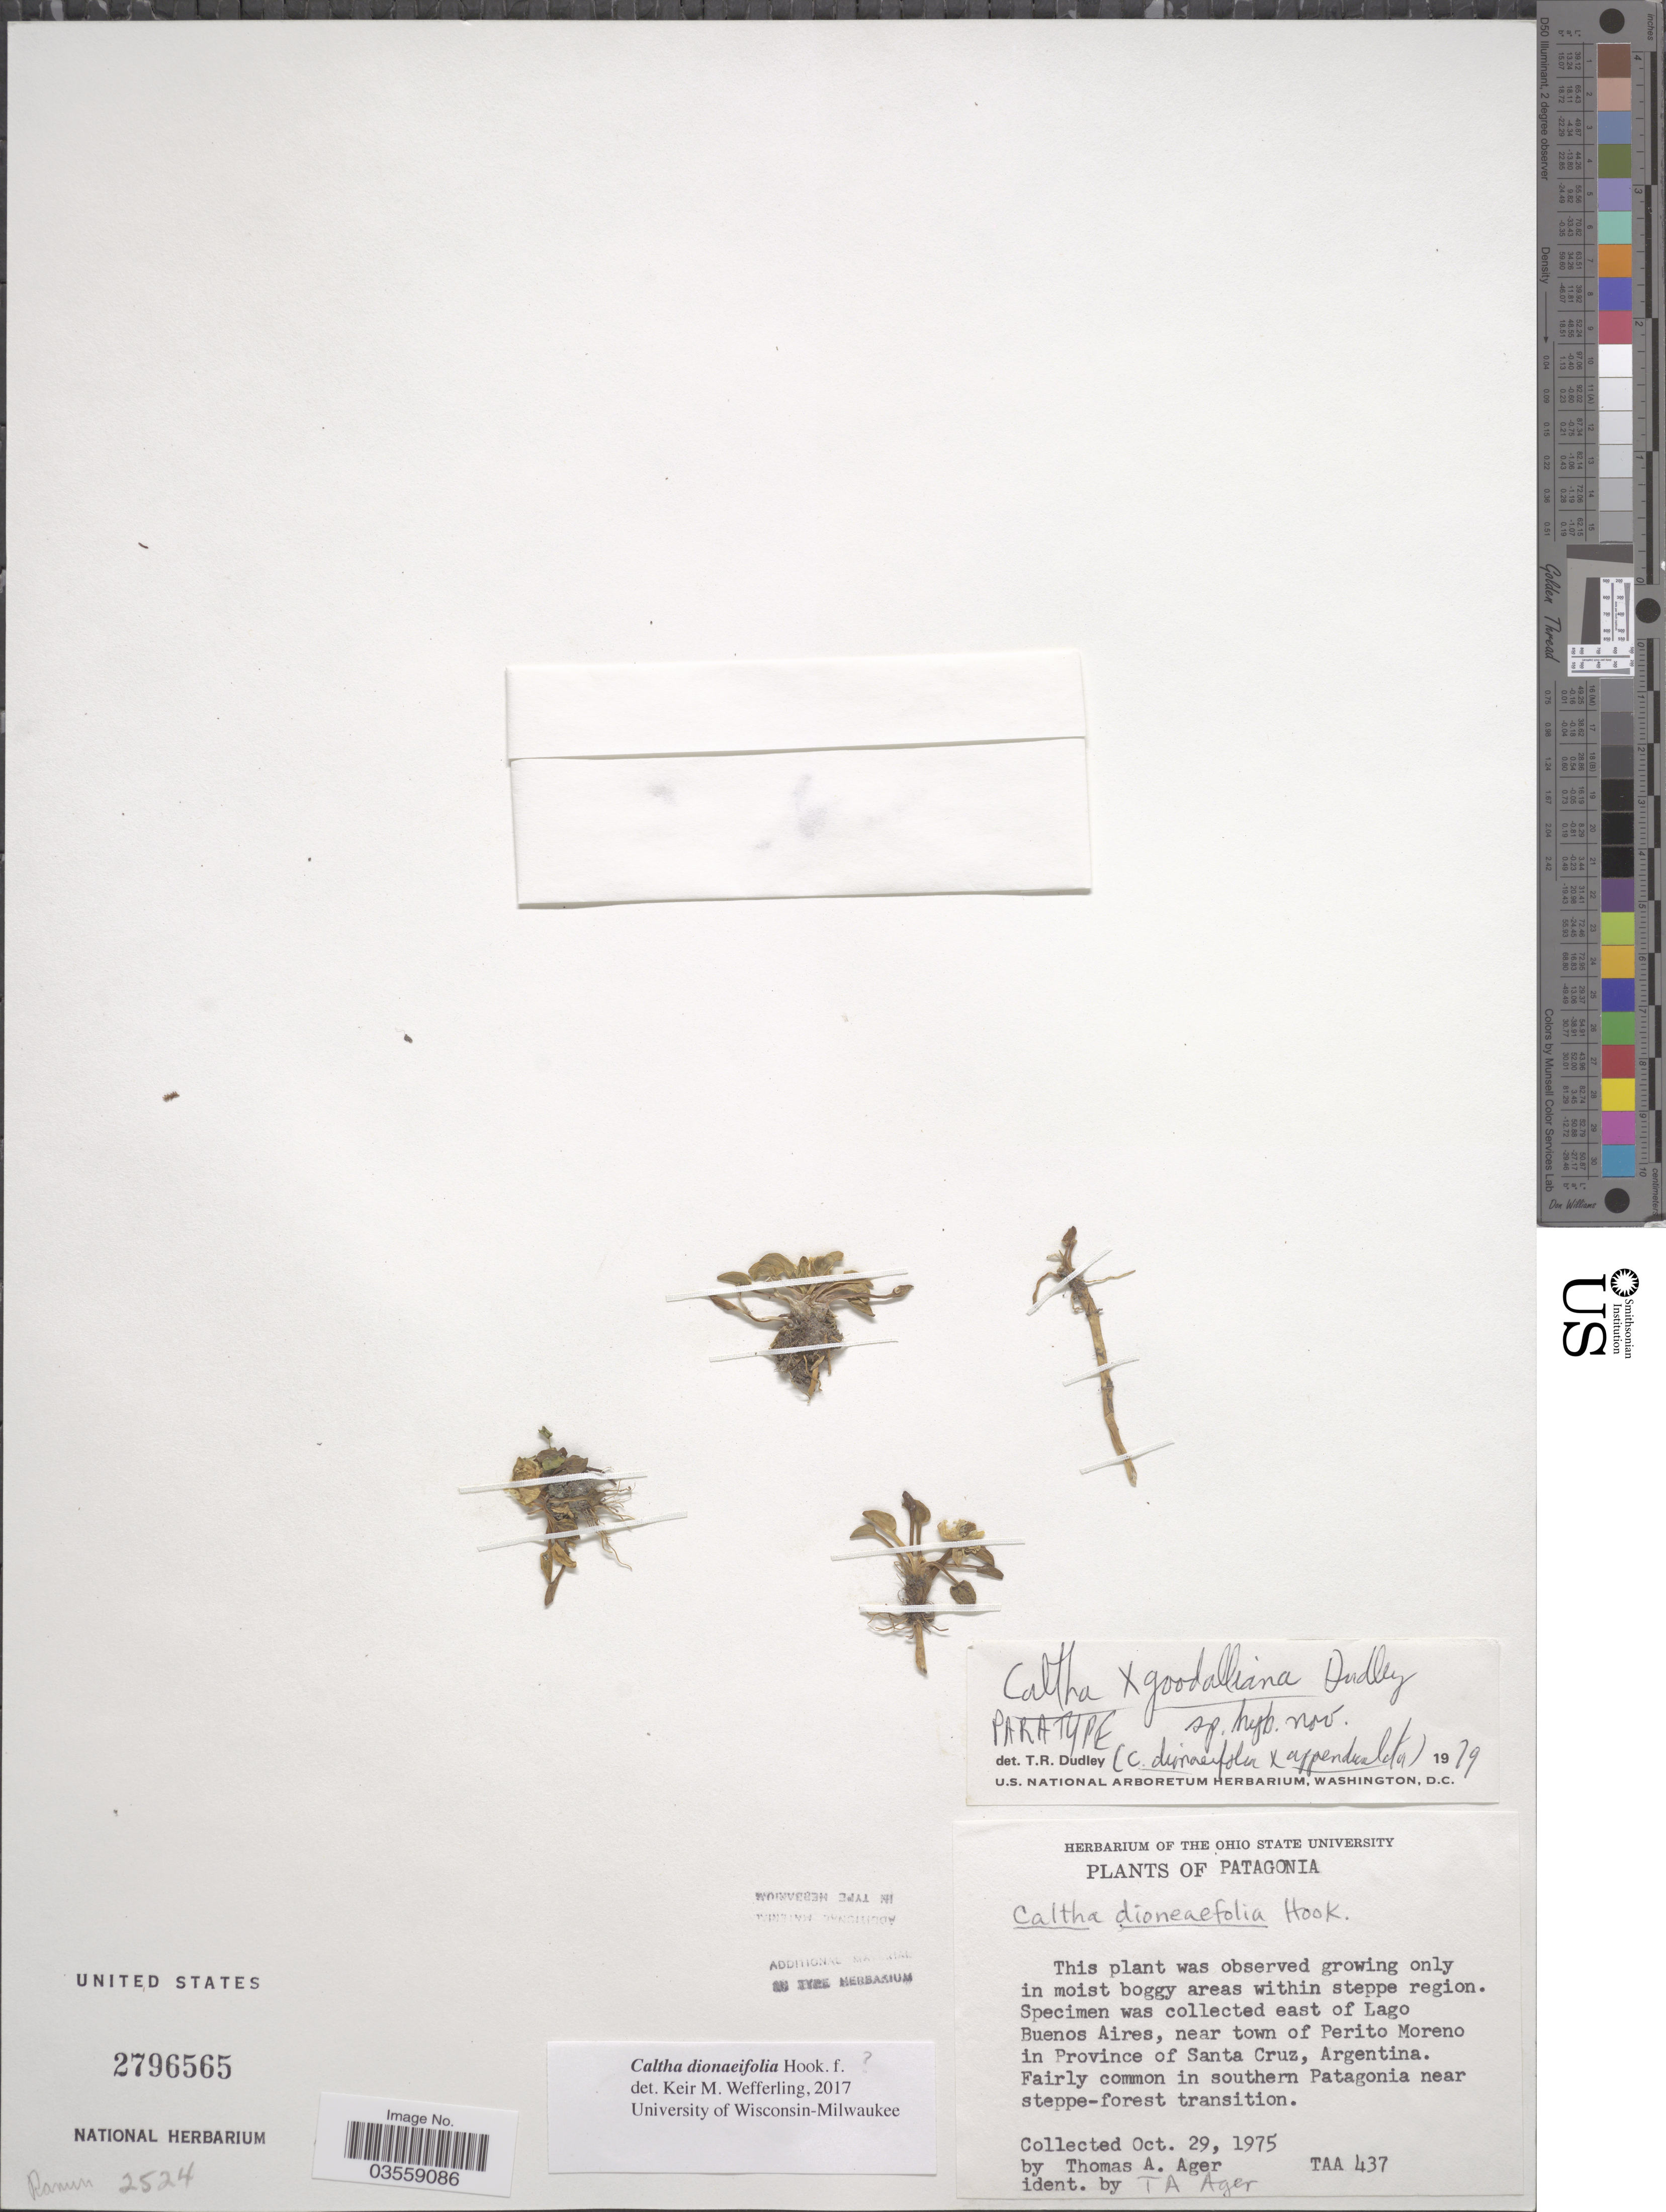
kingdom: Plantae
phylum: Tracheophyta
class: Magnoliopsida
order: Ranunculales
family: Ranunculaceae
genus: Caltha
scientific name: Caltha dioneifolia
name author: Hook. f.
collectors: T. A. Ager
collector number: TAA 437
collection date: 1975-10-29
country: Argentina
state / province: Santa Cruz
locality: Patagonia. East of Lago Buenos Aires, near town of Perito Moreno.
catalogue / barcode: US 2796565